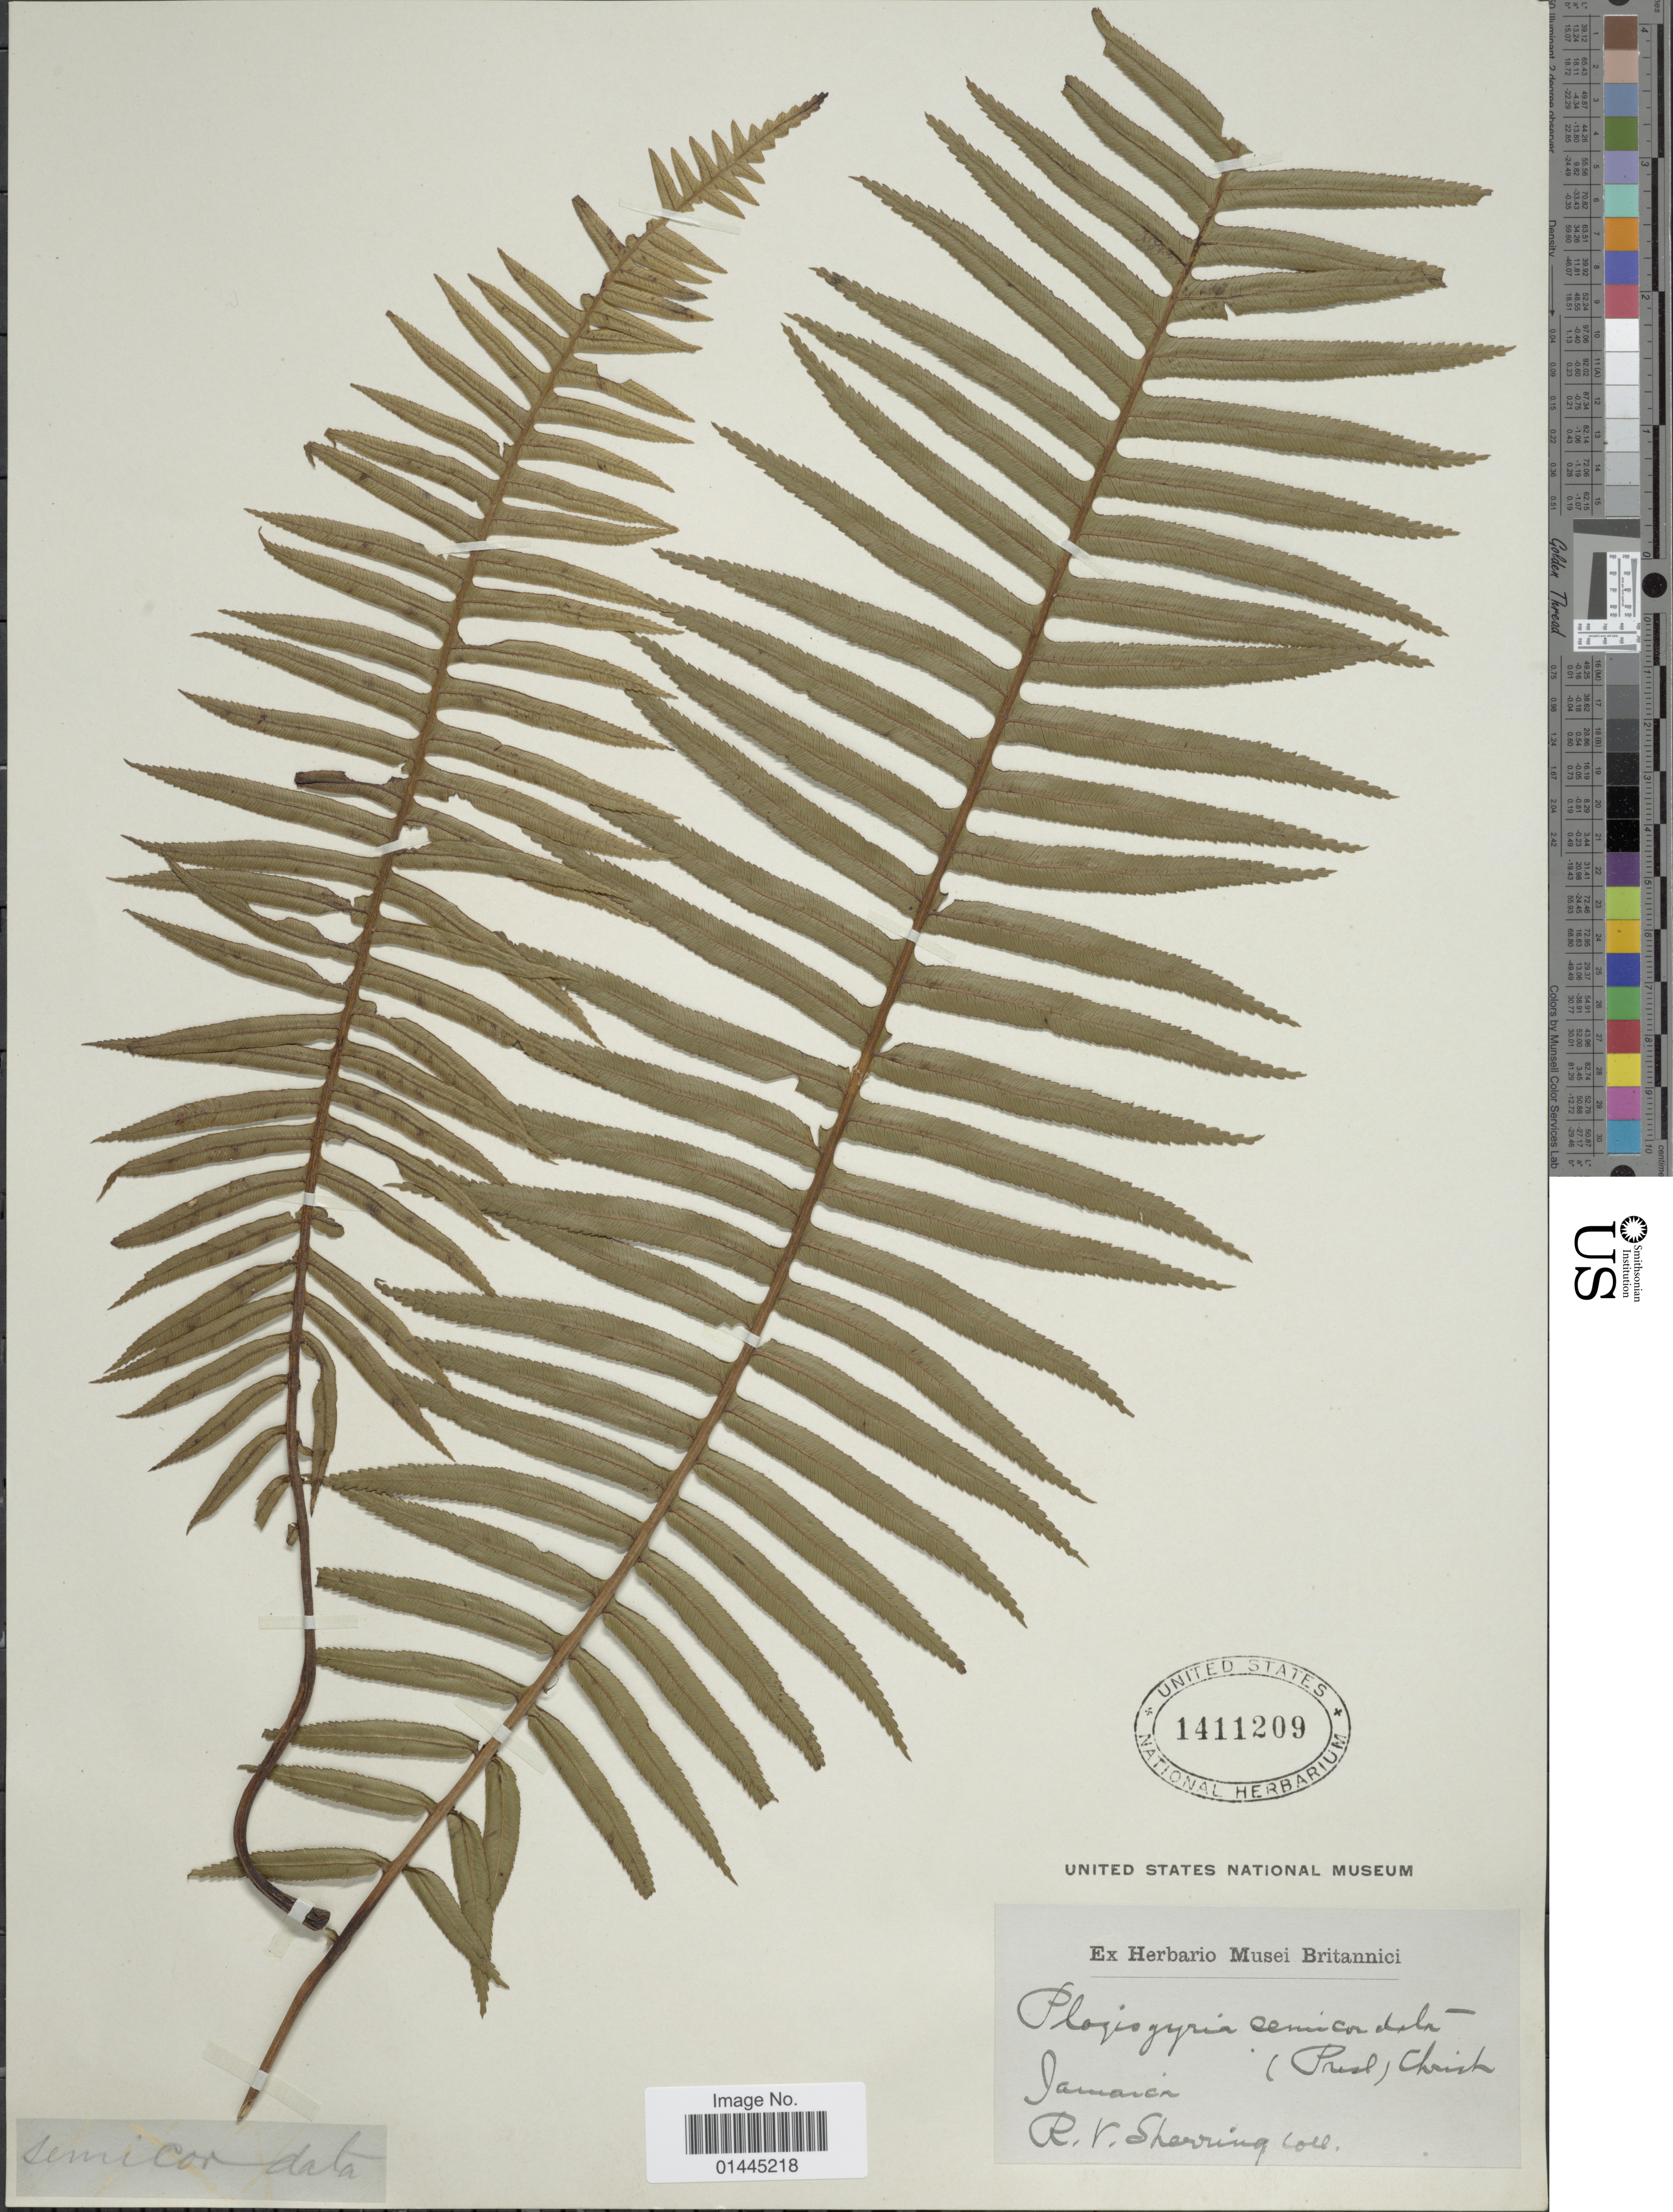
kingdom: Plantae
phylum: Tracheophyta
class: Polypodiopsida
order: Cyatheales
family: Plagiogyriaceae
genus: Plagiogyria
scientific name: Plagiogyria semicordata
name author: (C. Presl) Christ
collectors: R. Sherring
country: Jamaica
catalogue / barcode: US 1411209